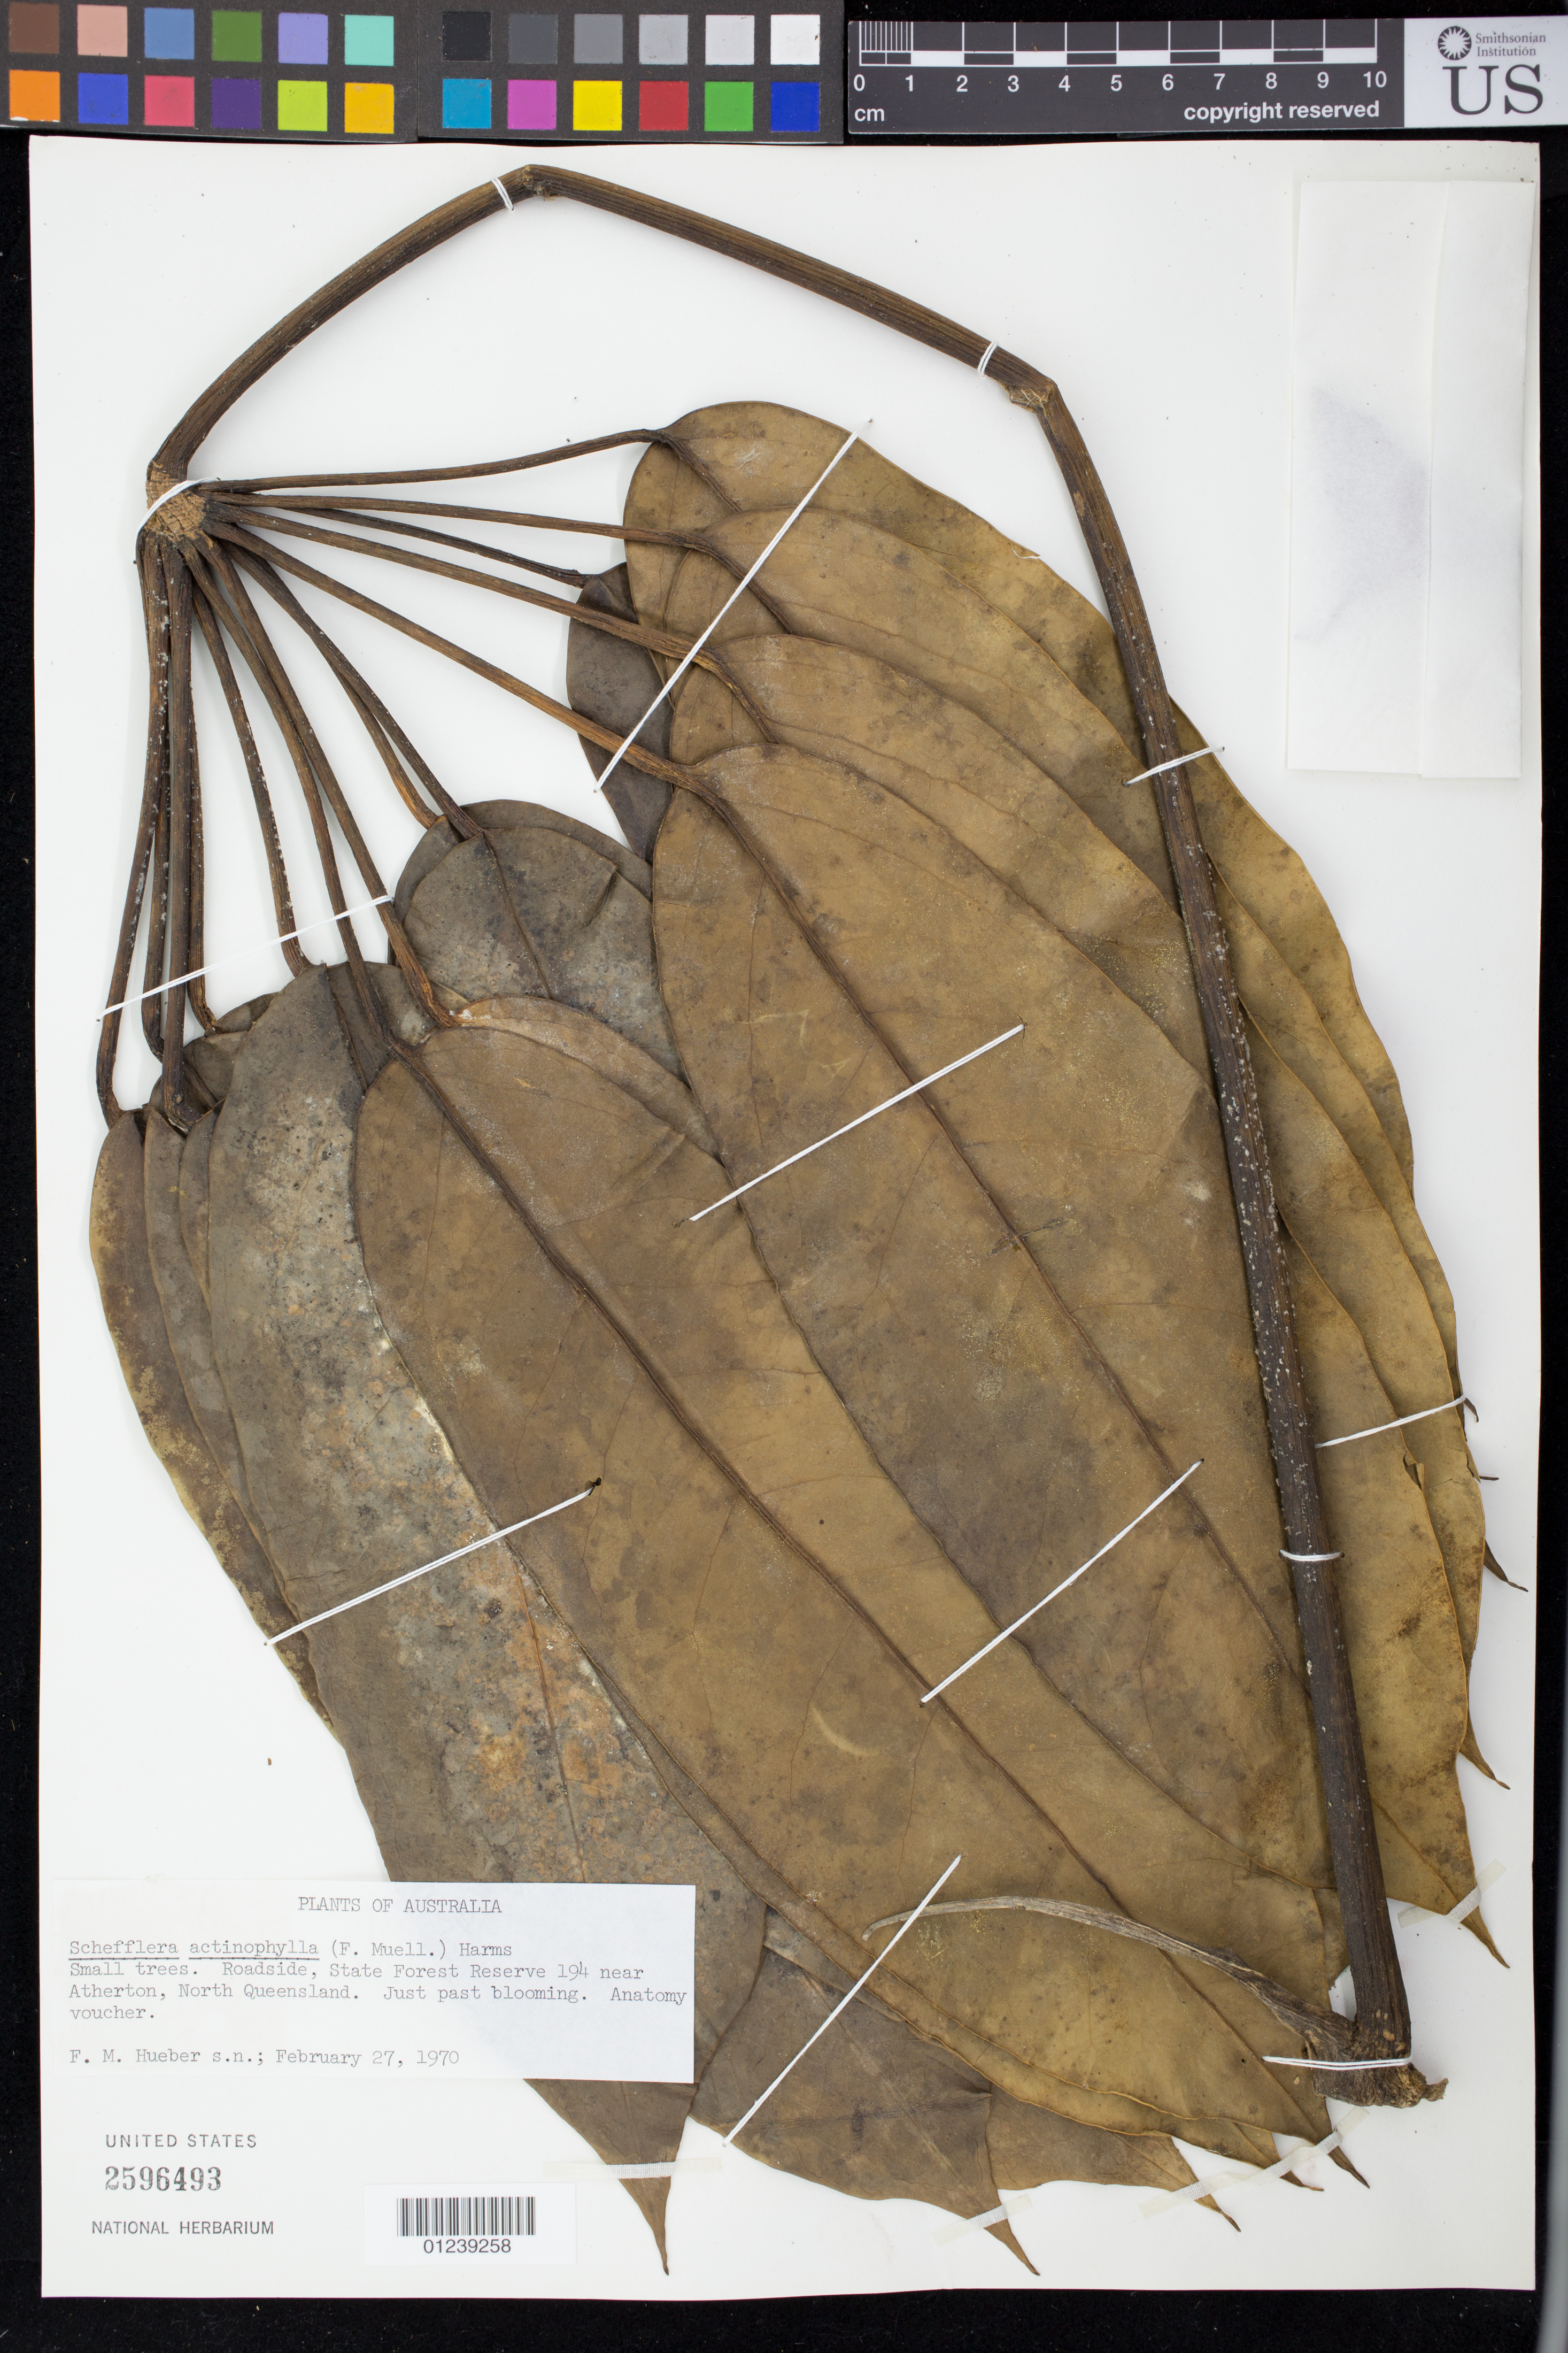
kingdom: Plantae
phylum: Tracheophyta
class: Magnoliopsida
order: Apiales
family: Araliaceae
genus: Schefflera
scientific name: Schefflera actinophylla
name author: (Endl.) Harms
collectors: F. Hueber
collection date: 1970-02-27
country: Australia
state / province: Queensland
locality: Roadside, State Forest Reserve 194 near Atherton, North Queensland.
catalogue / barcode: US 2596493